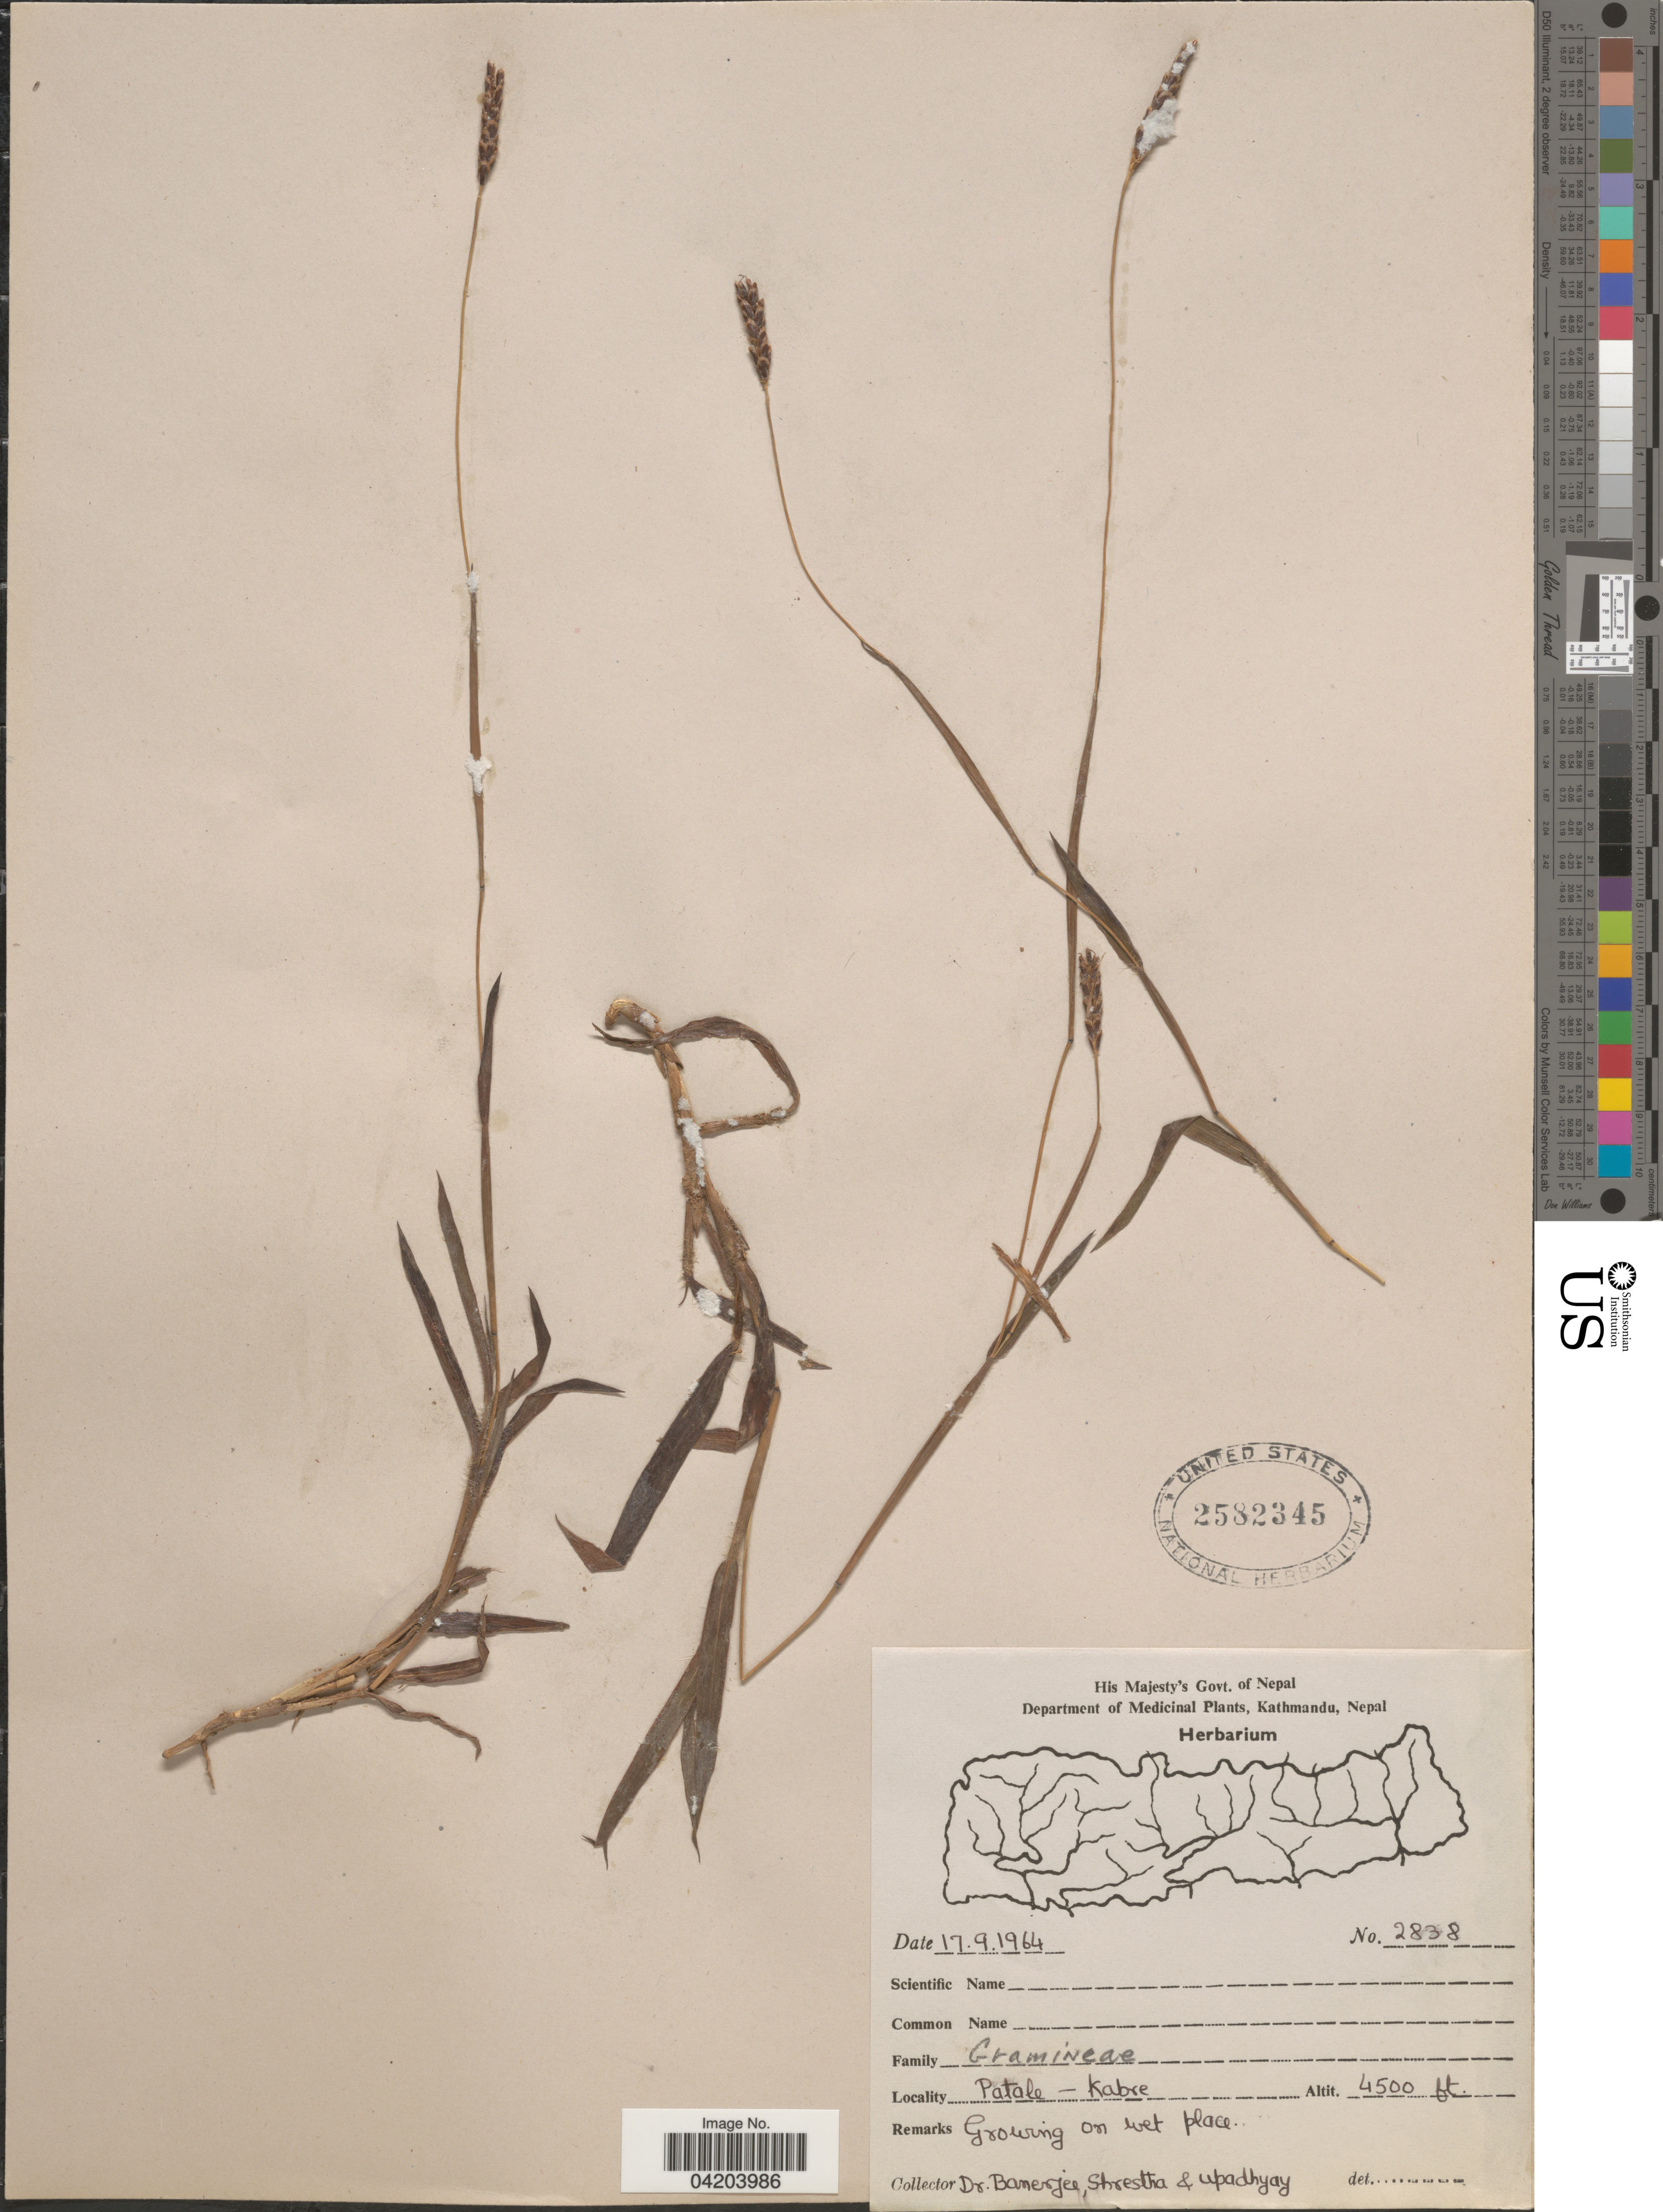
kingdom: Plantae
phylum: Tracheophyta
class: Liliopsida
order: Poales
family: Poaceae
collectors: -. Banerjee, -. Shrestha & Upadhyay, --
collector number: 2838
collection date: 1964-09-17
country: Nepal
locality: Patale - Kabre.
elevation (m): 1372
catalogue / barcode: US 2582345